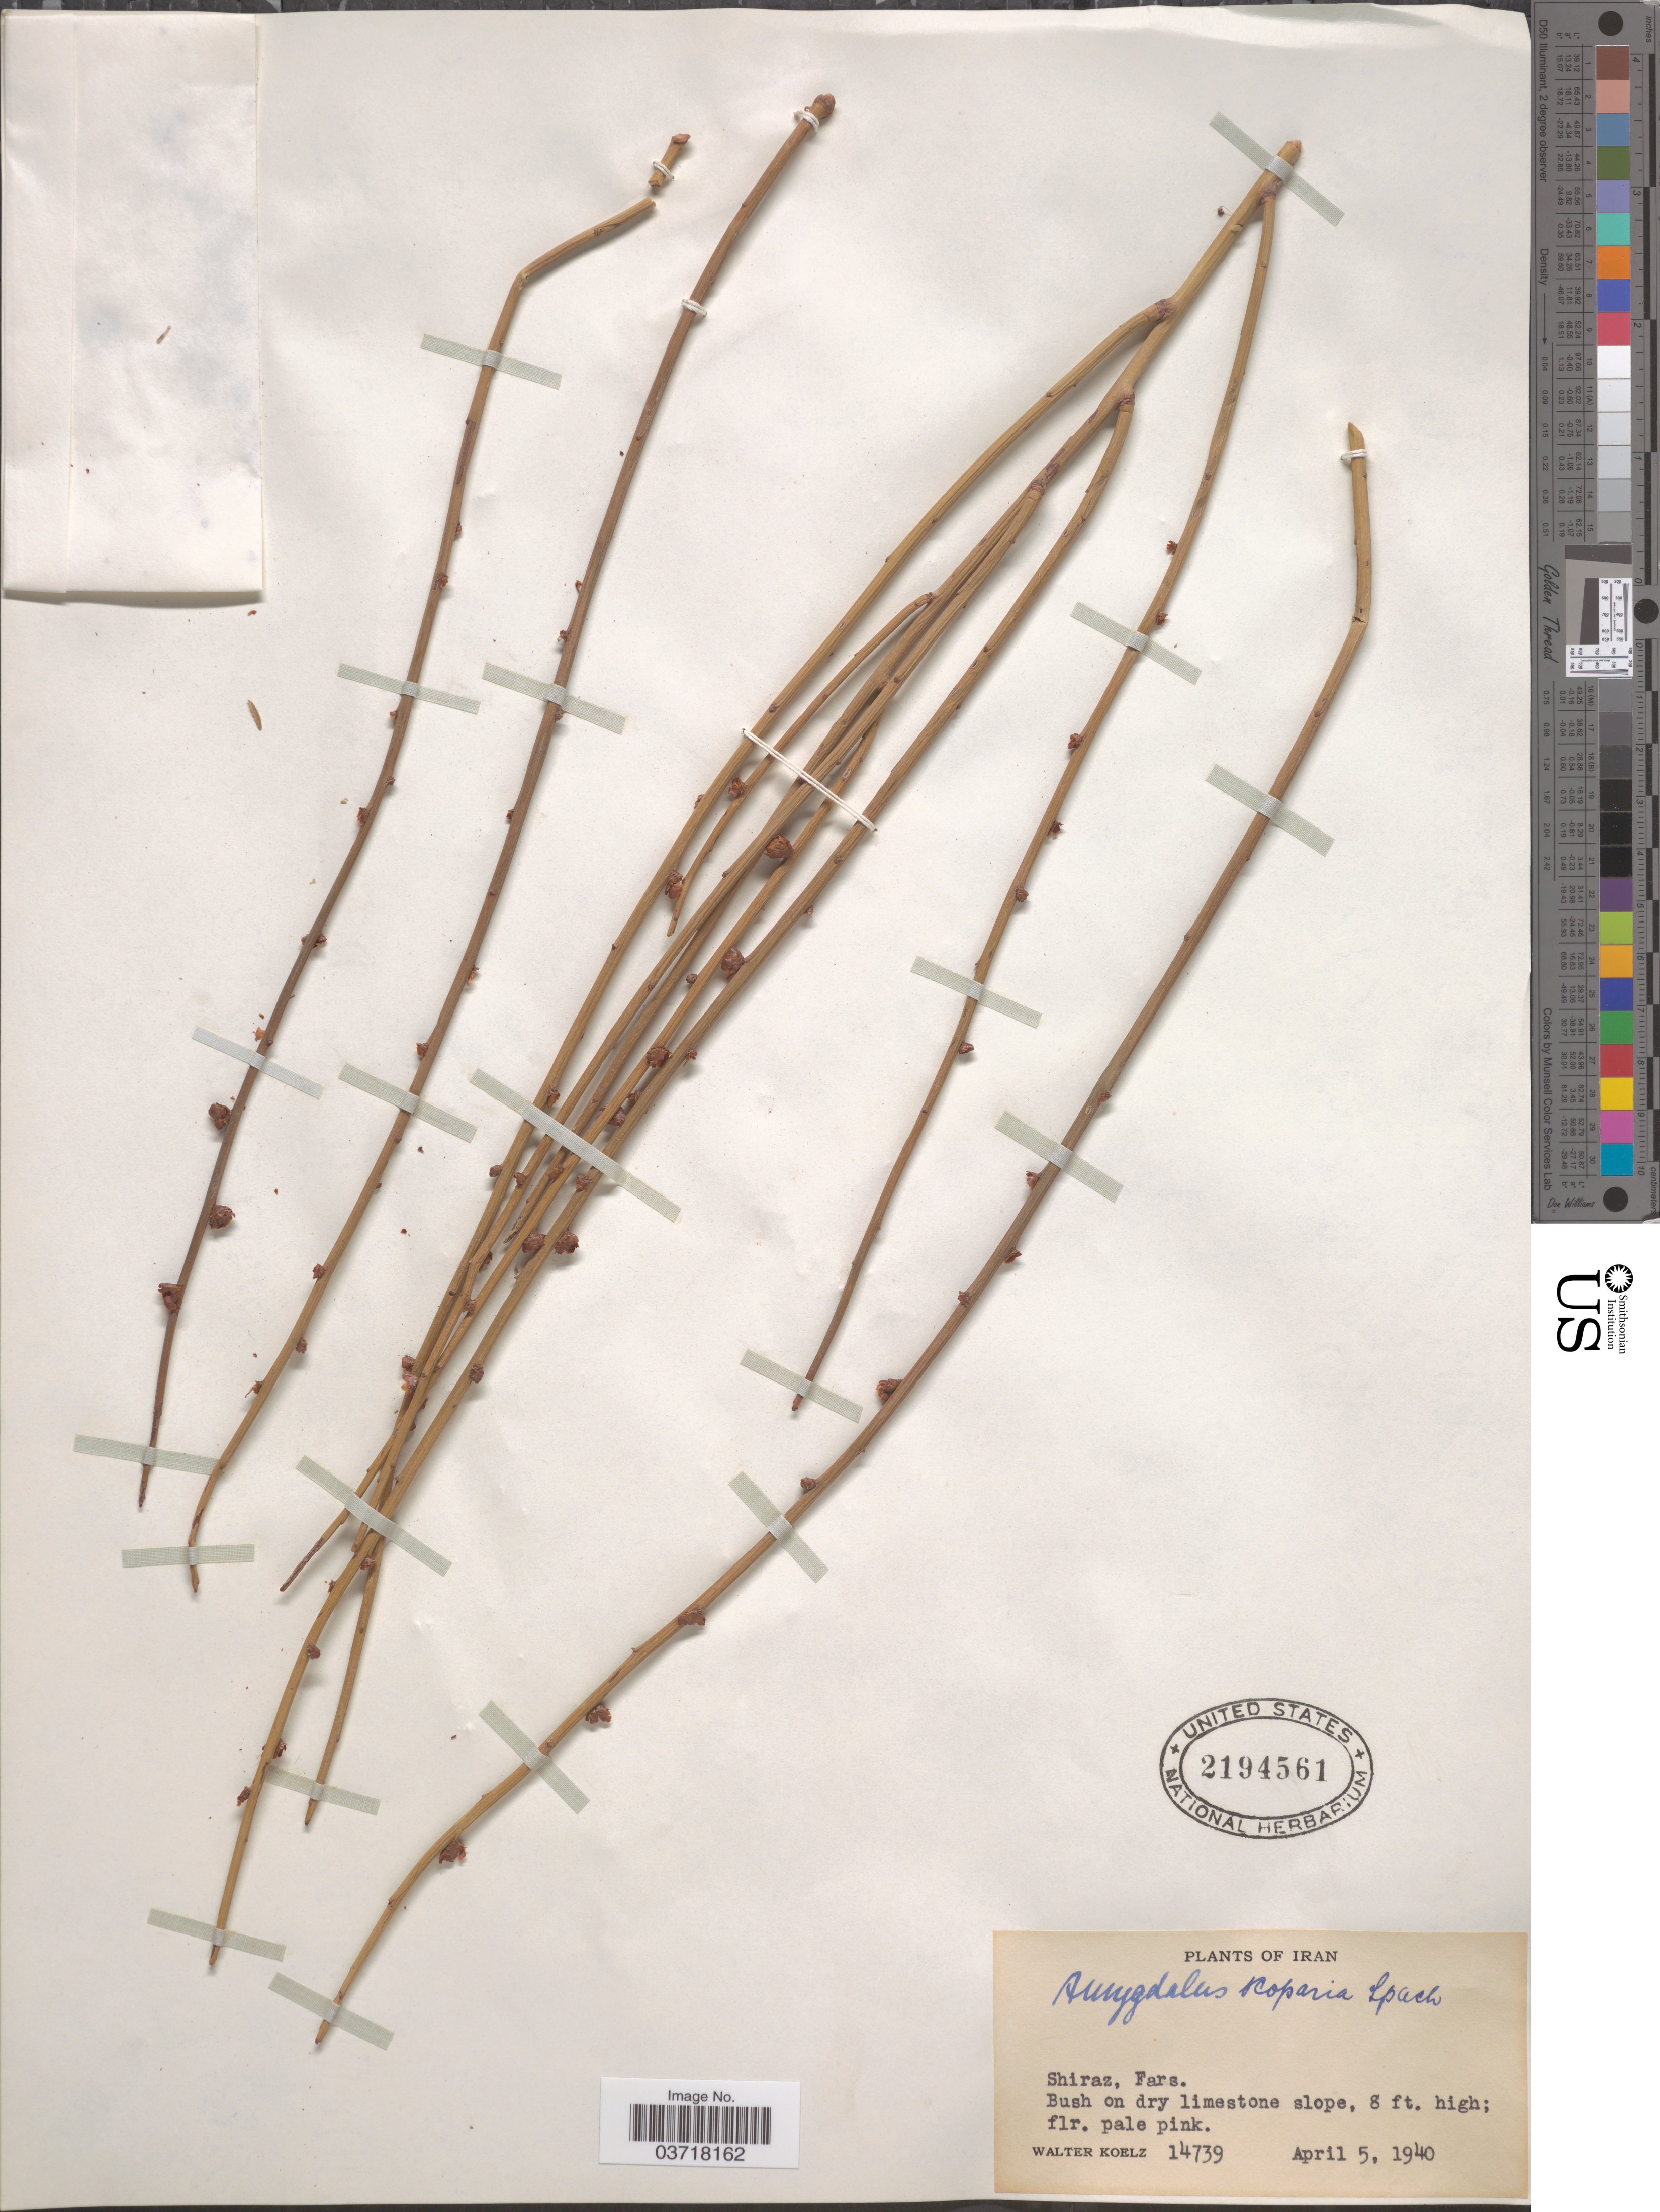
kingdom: Plantae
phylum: Tracheophyta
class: Magnoliopsida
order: Rosales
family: Rosaceae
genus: Prunus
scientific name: Prunus scoparia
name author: C.K. Schneid.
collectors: W. N. Koelz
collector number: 14739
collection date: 1940-04-05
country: Iran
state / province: Fars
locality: Shiraz.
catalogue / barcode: US 2194561